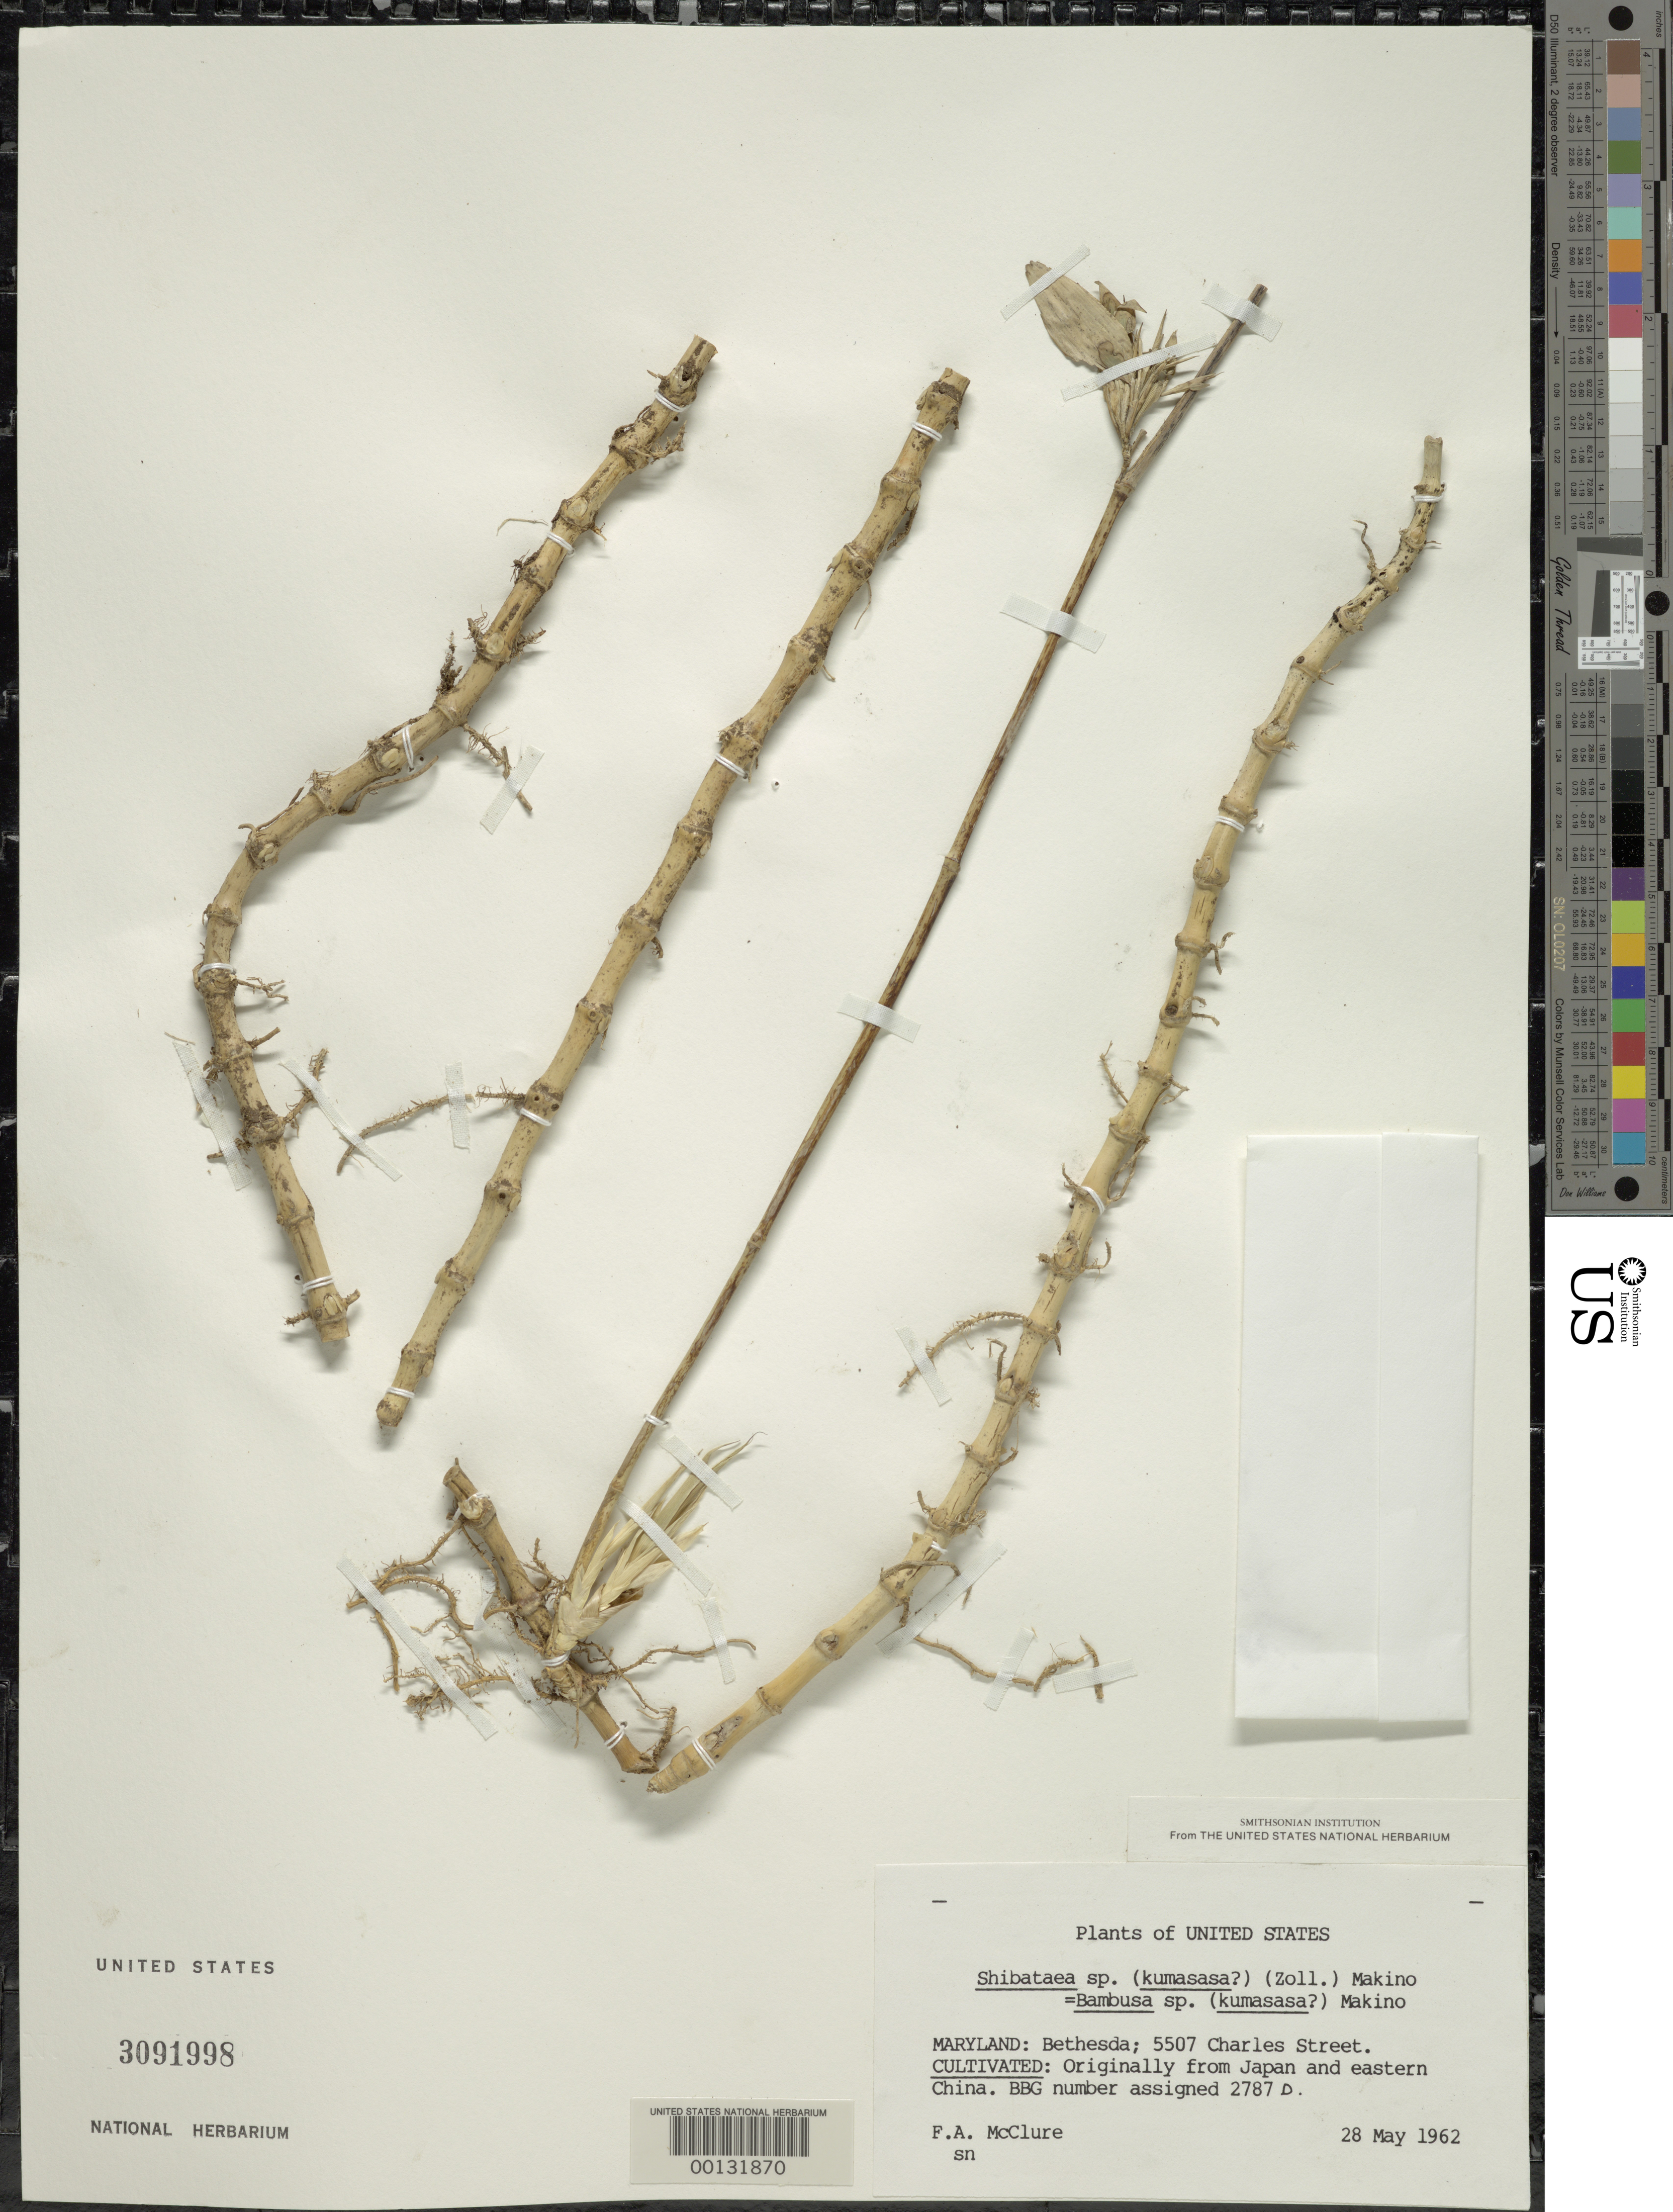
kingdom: Plantae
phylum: Tracheophyta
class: Liliopsida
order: Poales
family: Poaceae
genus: Bambusa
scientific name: Bambusa kumasasa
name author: Zoll.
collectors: F. A. McClure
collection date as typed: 28 May 1962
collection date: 1962-05-28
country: United States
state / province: Maryland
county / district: Montgomery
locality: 5507 Charles Street, Bethesda (McClure's garden)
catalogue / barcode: US 3091998